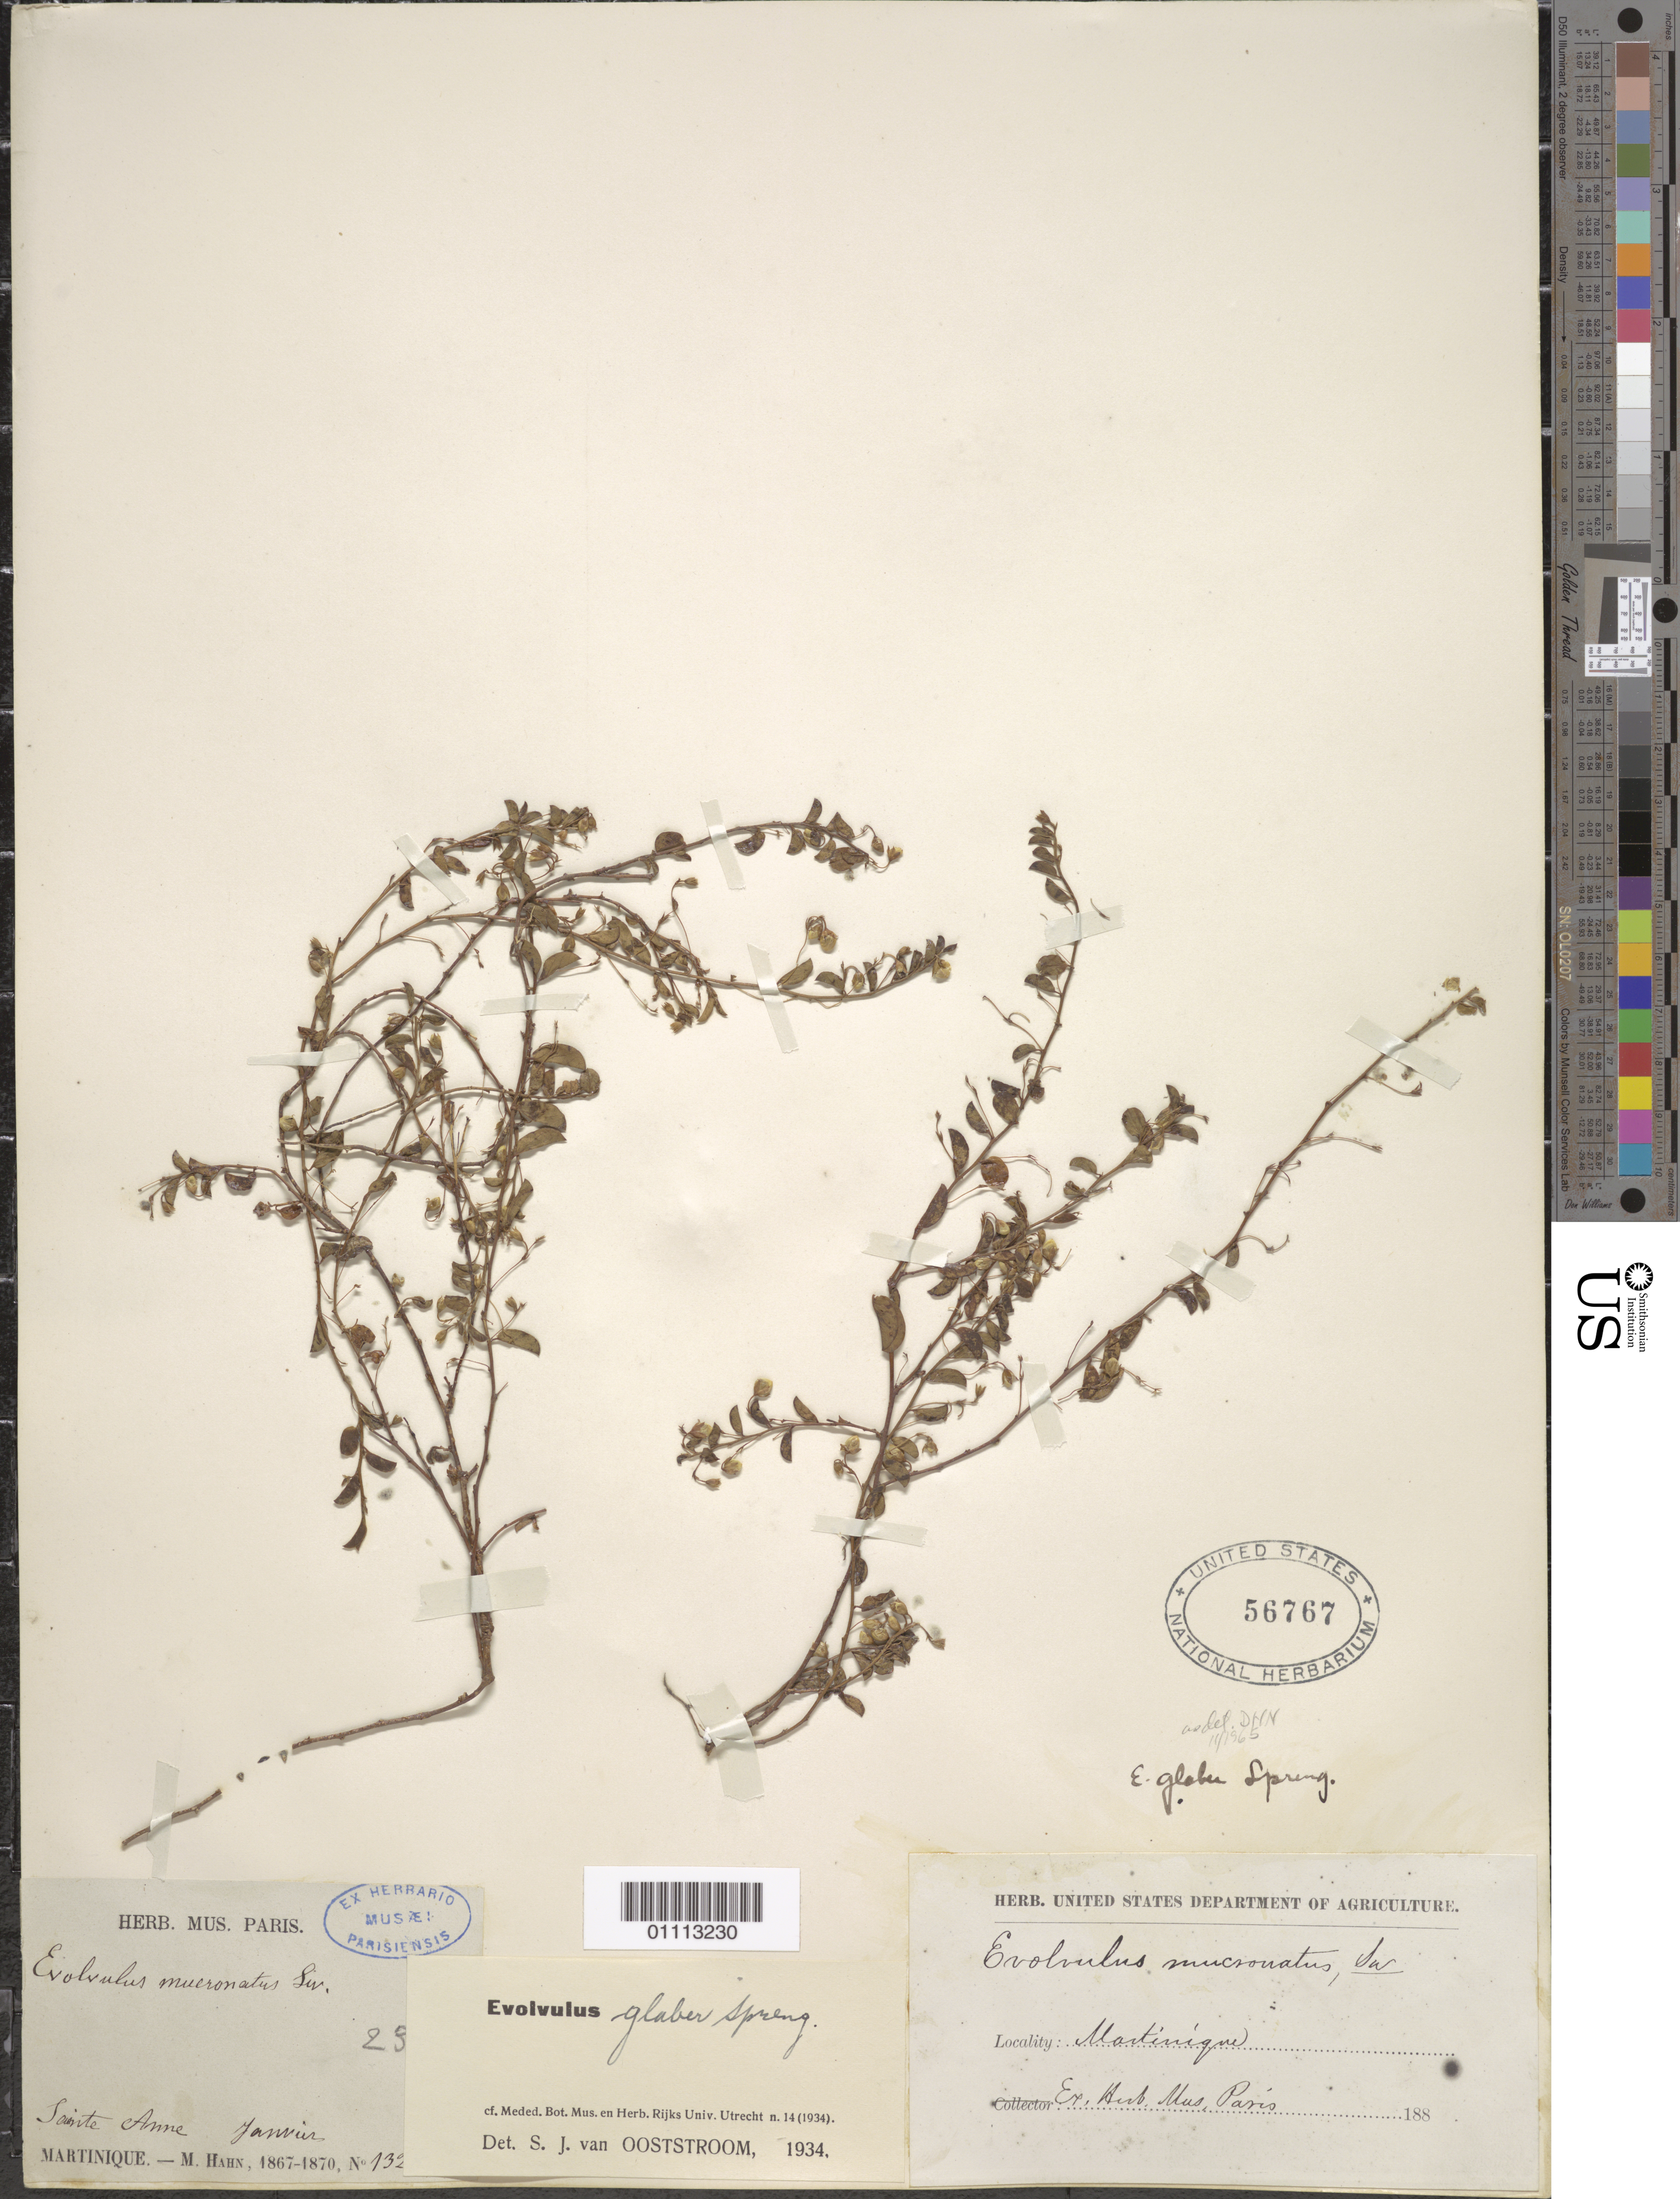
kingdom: Plantae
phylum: Tracheophyta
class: Magnoliopsida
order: Solanales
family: Convolvulaceae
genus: Evolvulus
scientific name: Evolvulus convolvuloides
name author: (Willd. ex Schult.) Stearn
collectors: M. Hahn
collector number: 1328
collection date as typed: Jan 1867 to Jan 1870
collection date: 1867-01/1870-01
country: Martinique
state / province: Le Marin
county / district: Sainte-Anne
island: Martinique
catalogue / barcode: US 56767